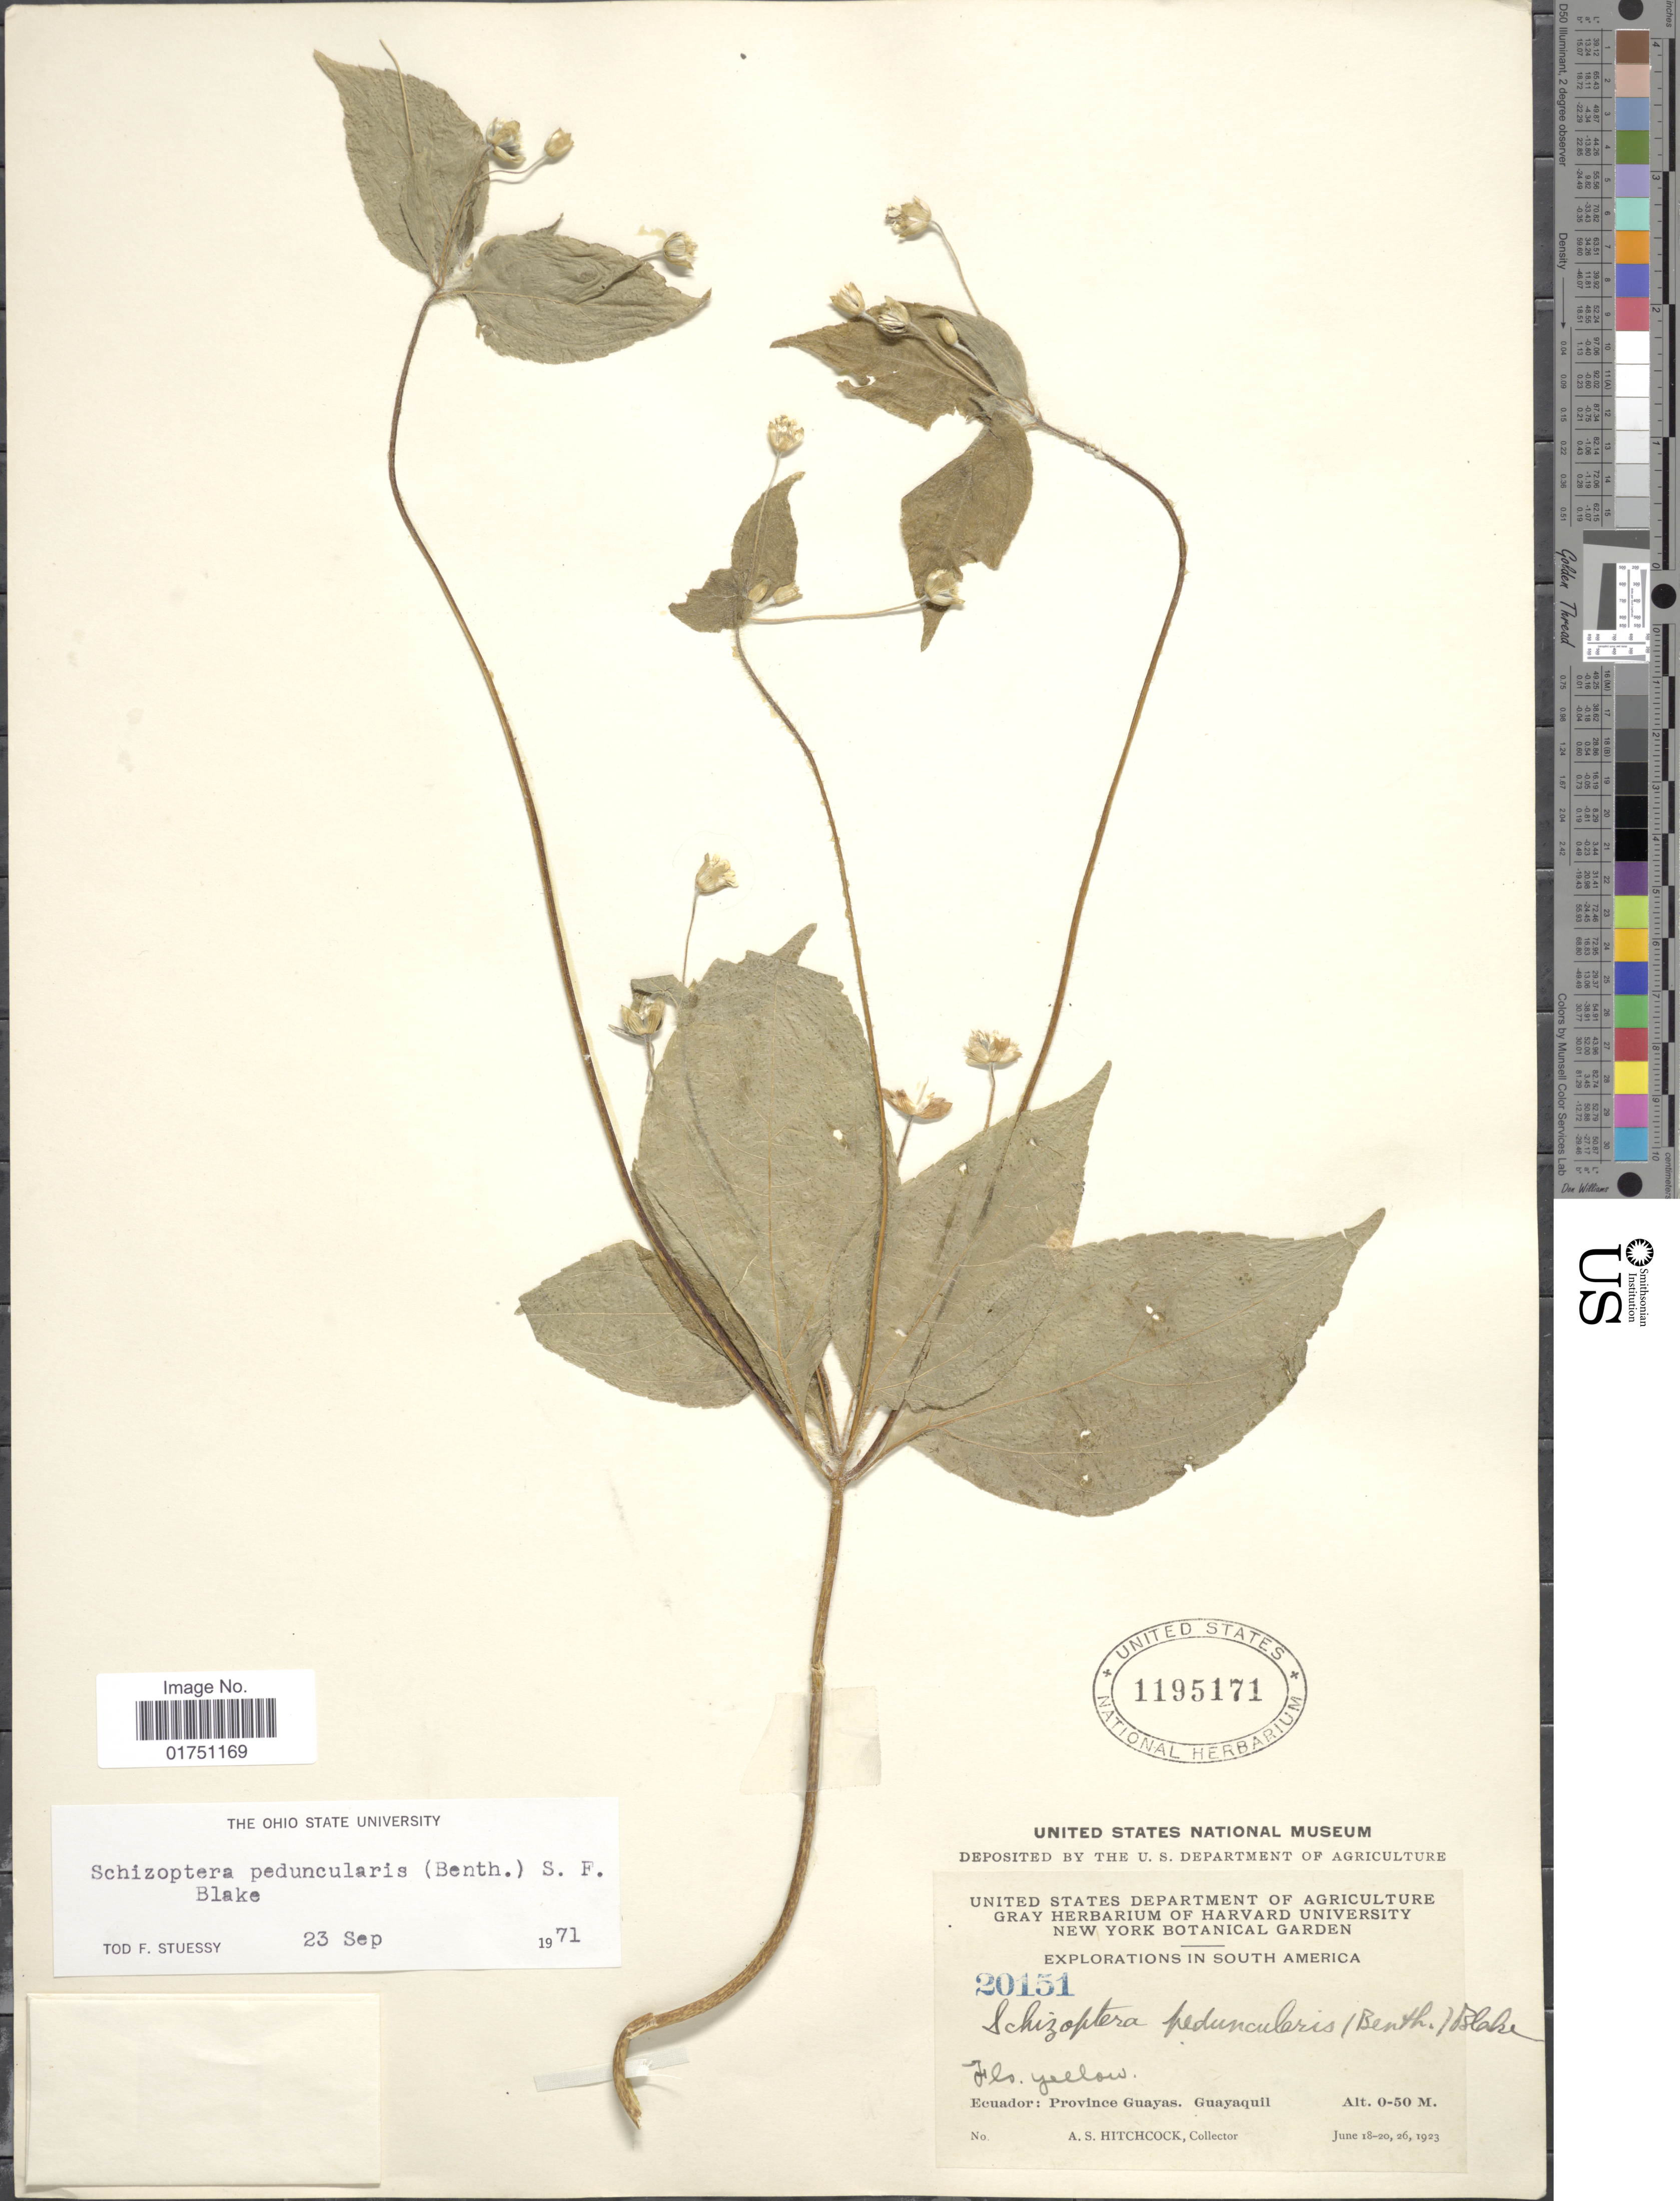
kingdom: Plantae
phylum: Tracheophyta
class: Magnoliopsida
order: Asterales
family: Asteraceae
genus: Schizoptera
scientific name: Schizoptera peduncularis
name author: S.F. Blake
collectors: A. S. Hitchcock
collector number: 20151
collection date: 1923-06-18/1923-06-26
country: Ecuador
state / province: Guayas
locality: Ecuador: Province Guayas. Guayaquil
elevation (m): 0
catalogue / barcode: US 1195171